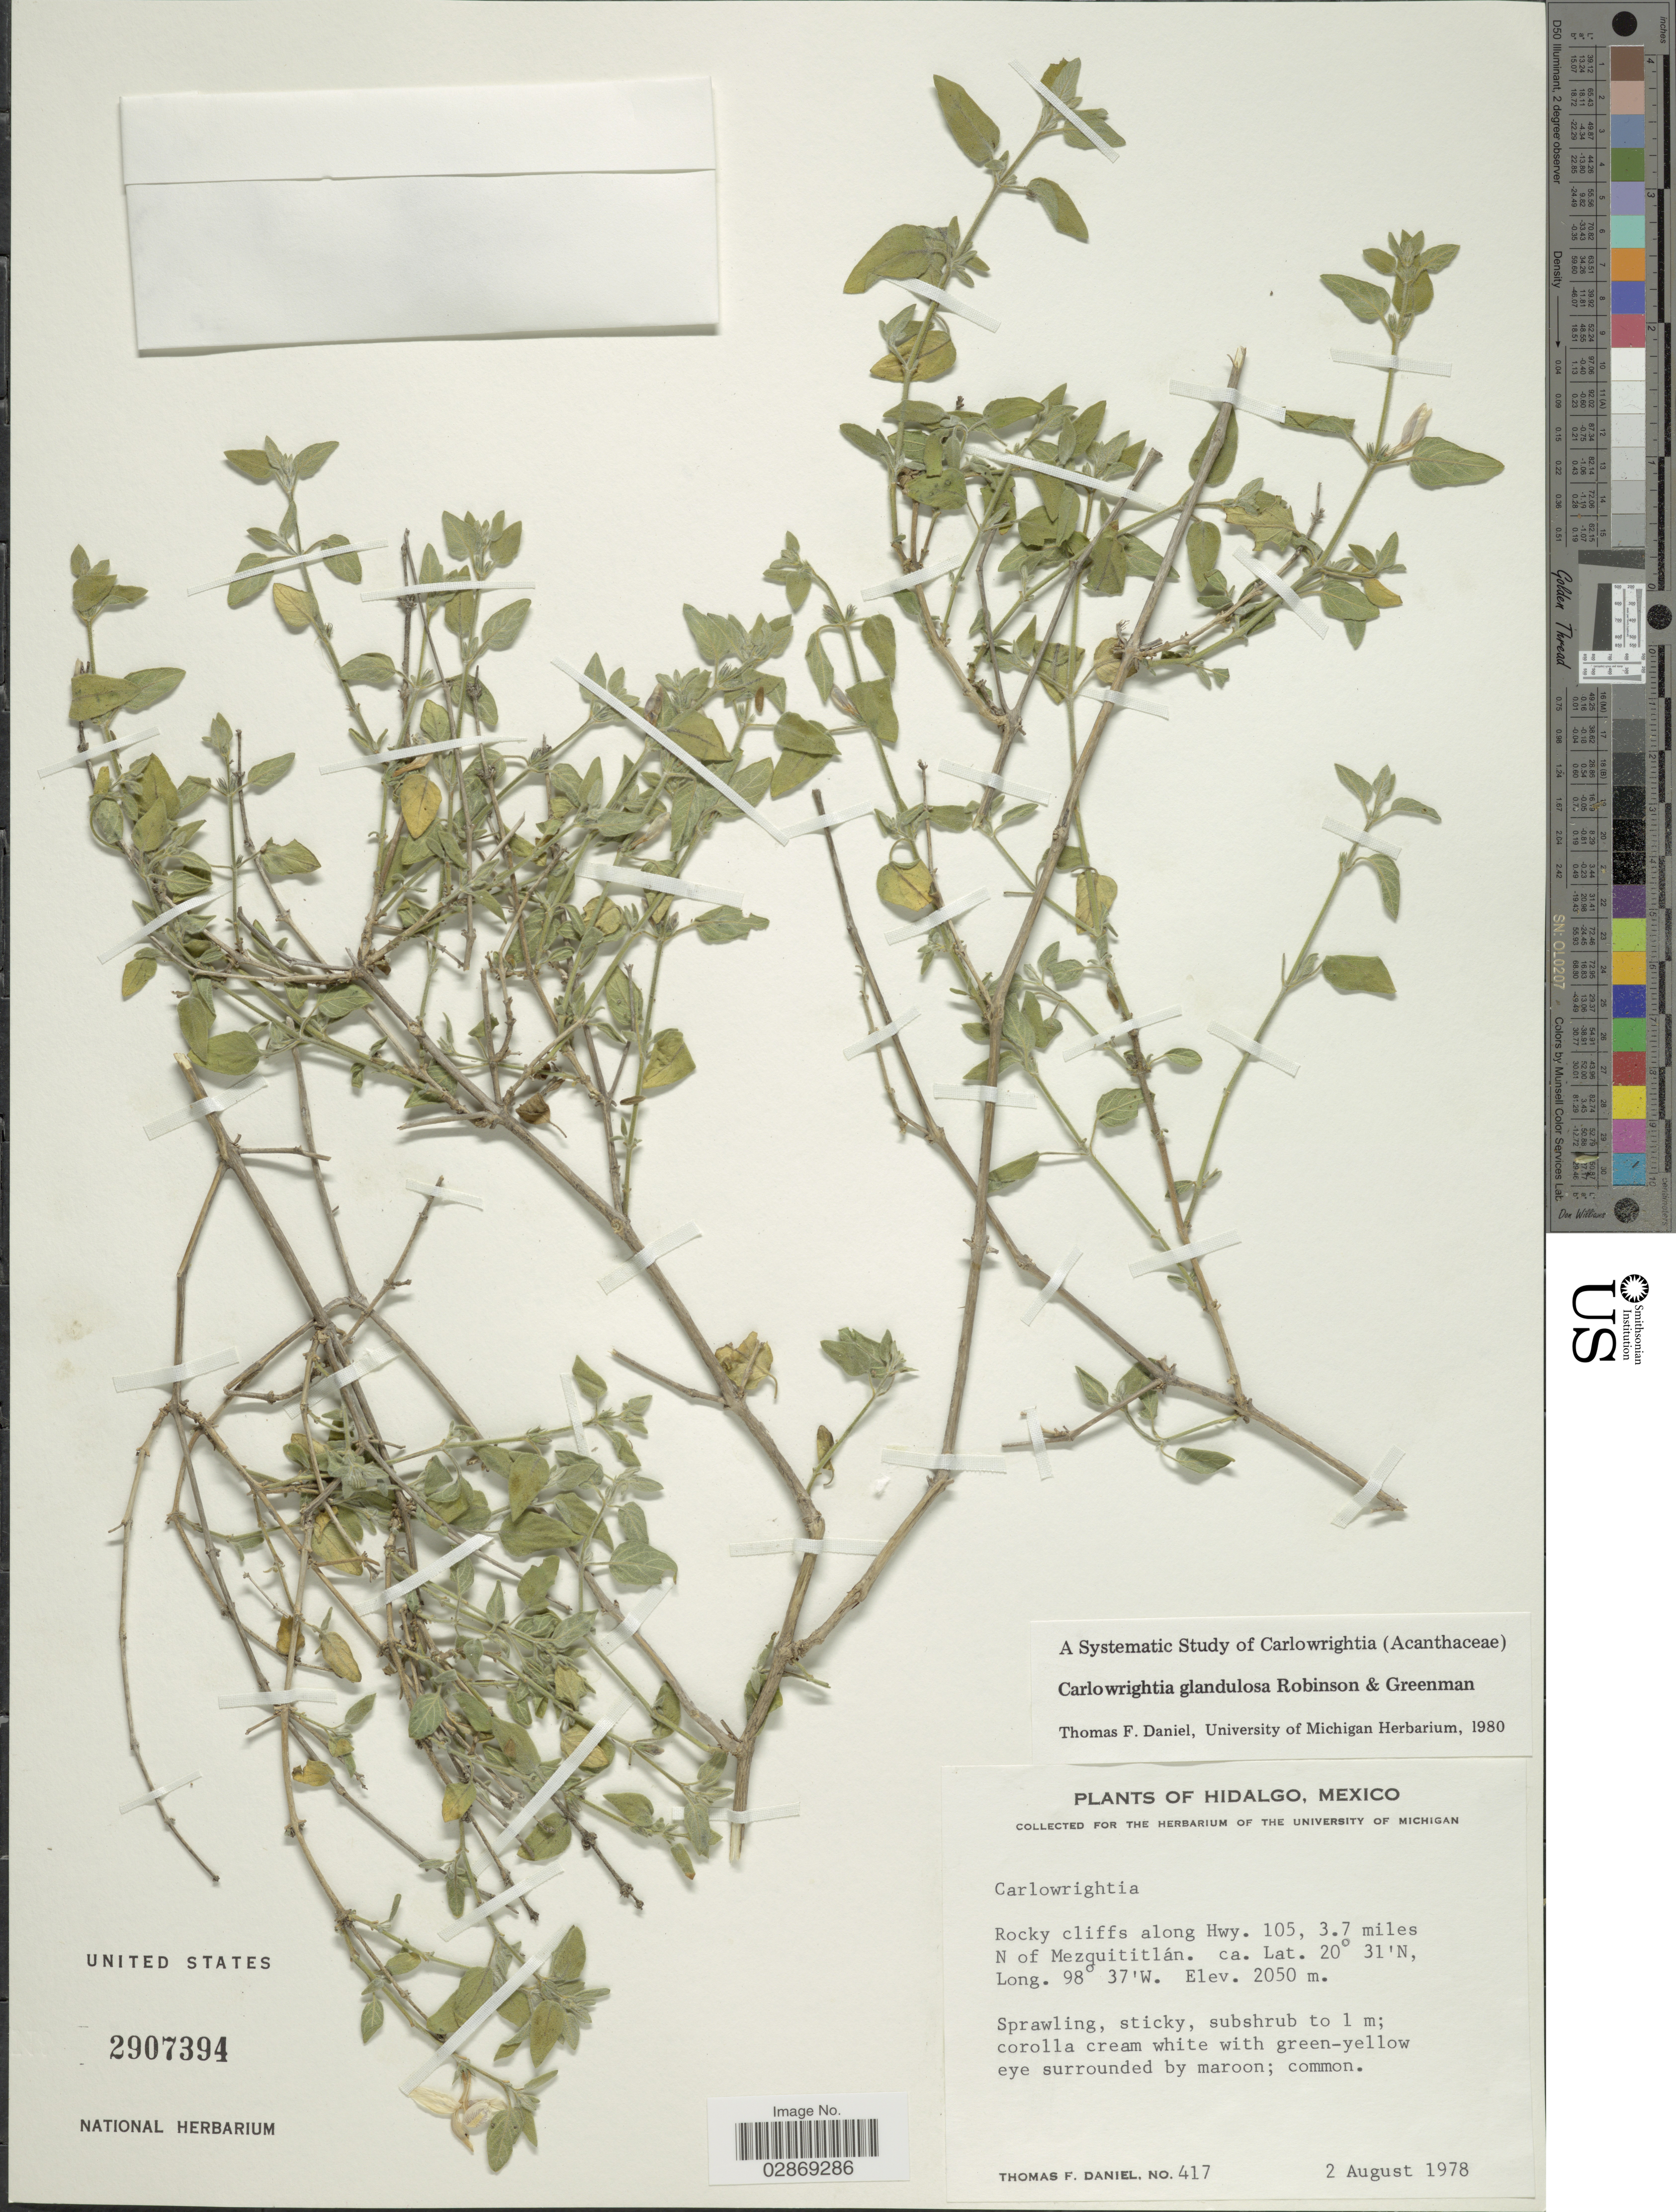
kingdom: Plantae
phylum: Tracheophyta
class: Magnoliopsida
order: Lamiales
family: Acanthaceae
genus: Carlowrightia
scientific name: Carlowrightia neesiana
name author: (Schauer ex Nees) T.F. Daniel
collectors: T. F. Daniel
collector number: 417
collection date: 1978-08-02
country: Mexico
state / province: Hidalgo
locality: Rocky cliffs along Hwy. 105, 3.7 miles N of Mezquititlán.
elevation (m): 2050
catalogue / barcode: US 2907394